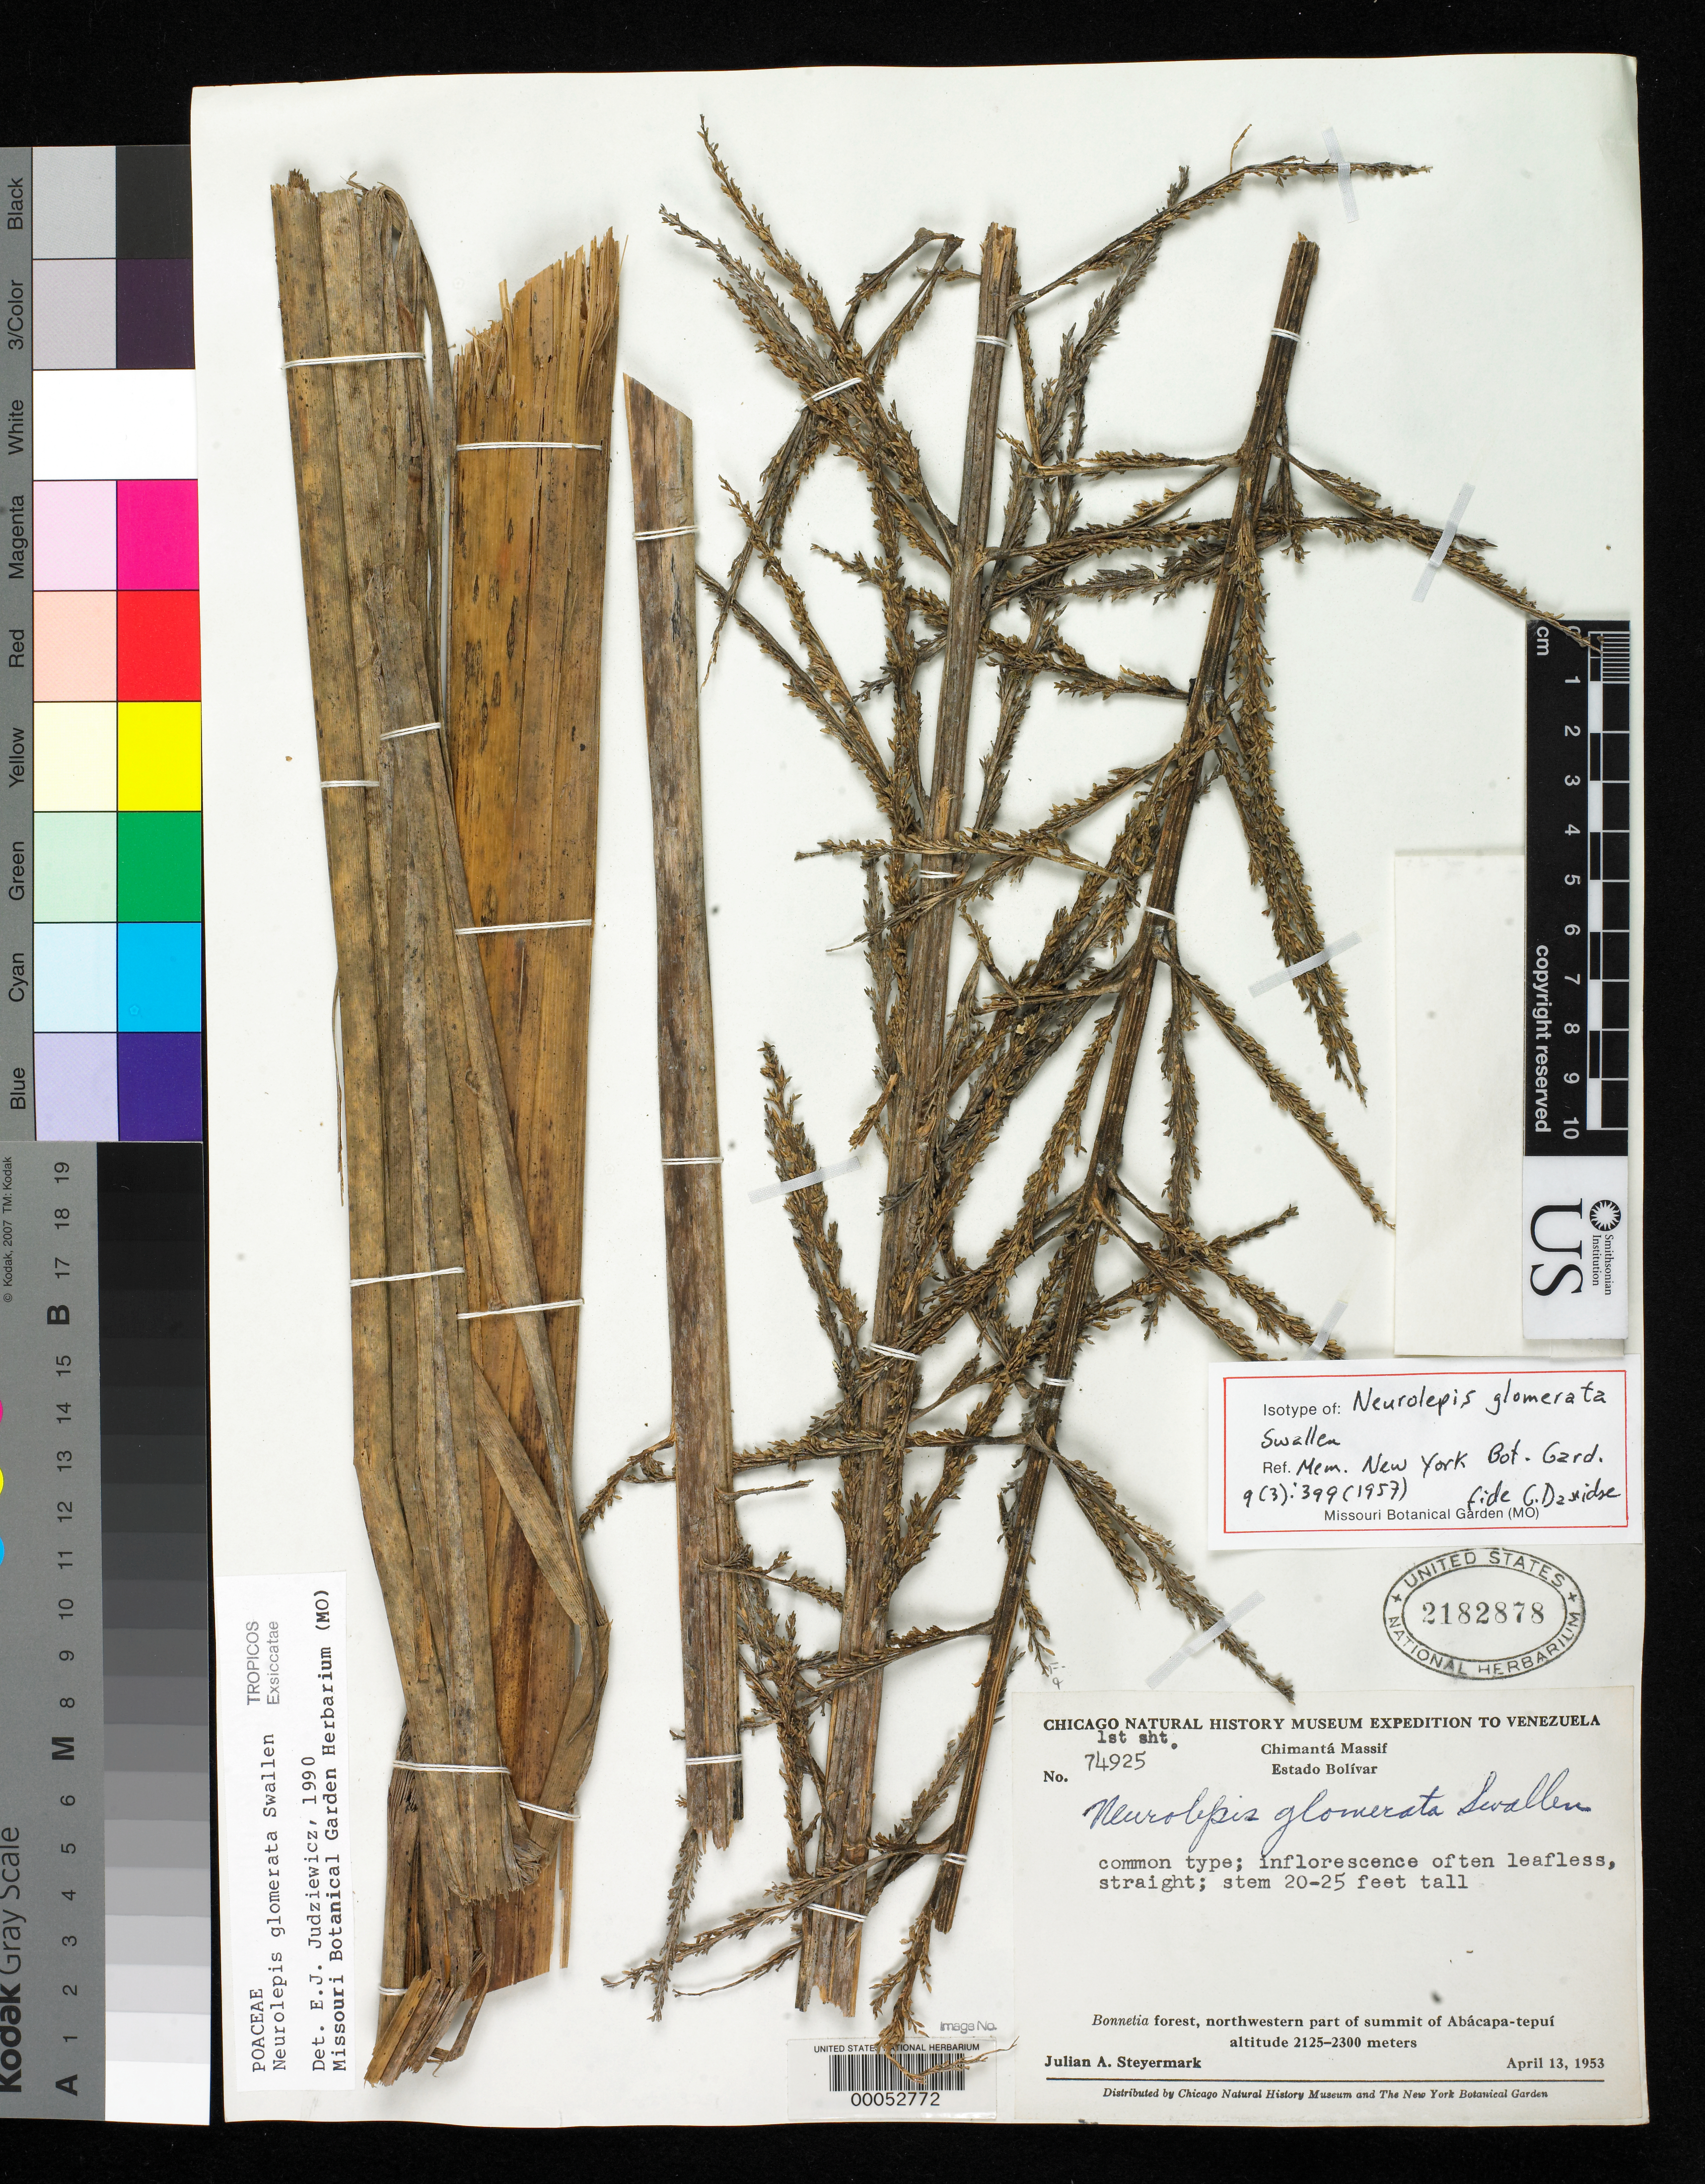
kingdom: Plantae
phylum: Tracheophyta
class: Liliopsida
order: Poales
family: Poaceae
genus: Neurolepis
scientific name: Neurolepis glomerata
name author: Swallen in Maguire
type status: Isotype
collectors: J. Steyermark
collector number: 74925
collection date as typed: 13 Apr 1953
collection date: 1953-04-13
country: Venezuela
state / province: Bolivar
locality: Chimanta Massif, Abacapa-Tepui.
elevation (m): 2125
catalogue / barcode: US 2182878